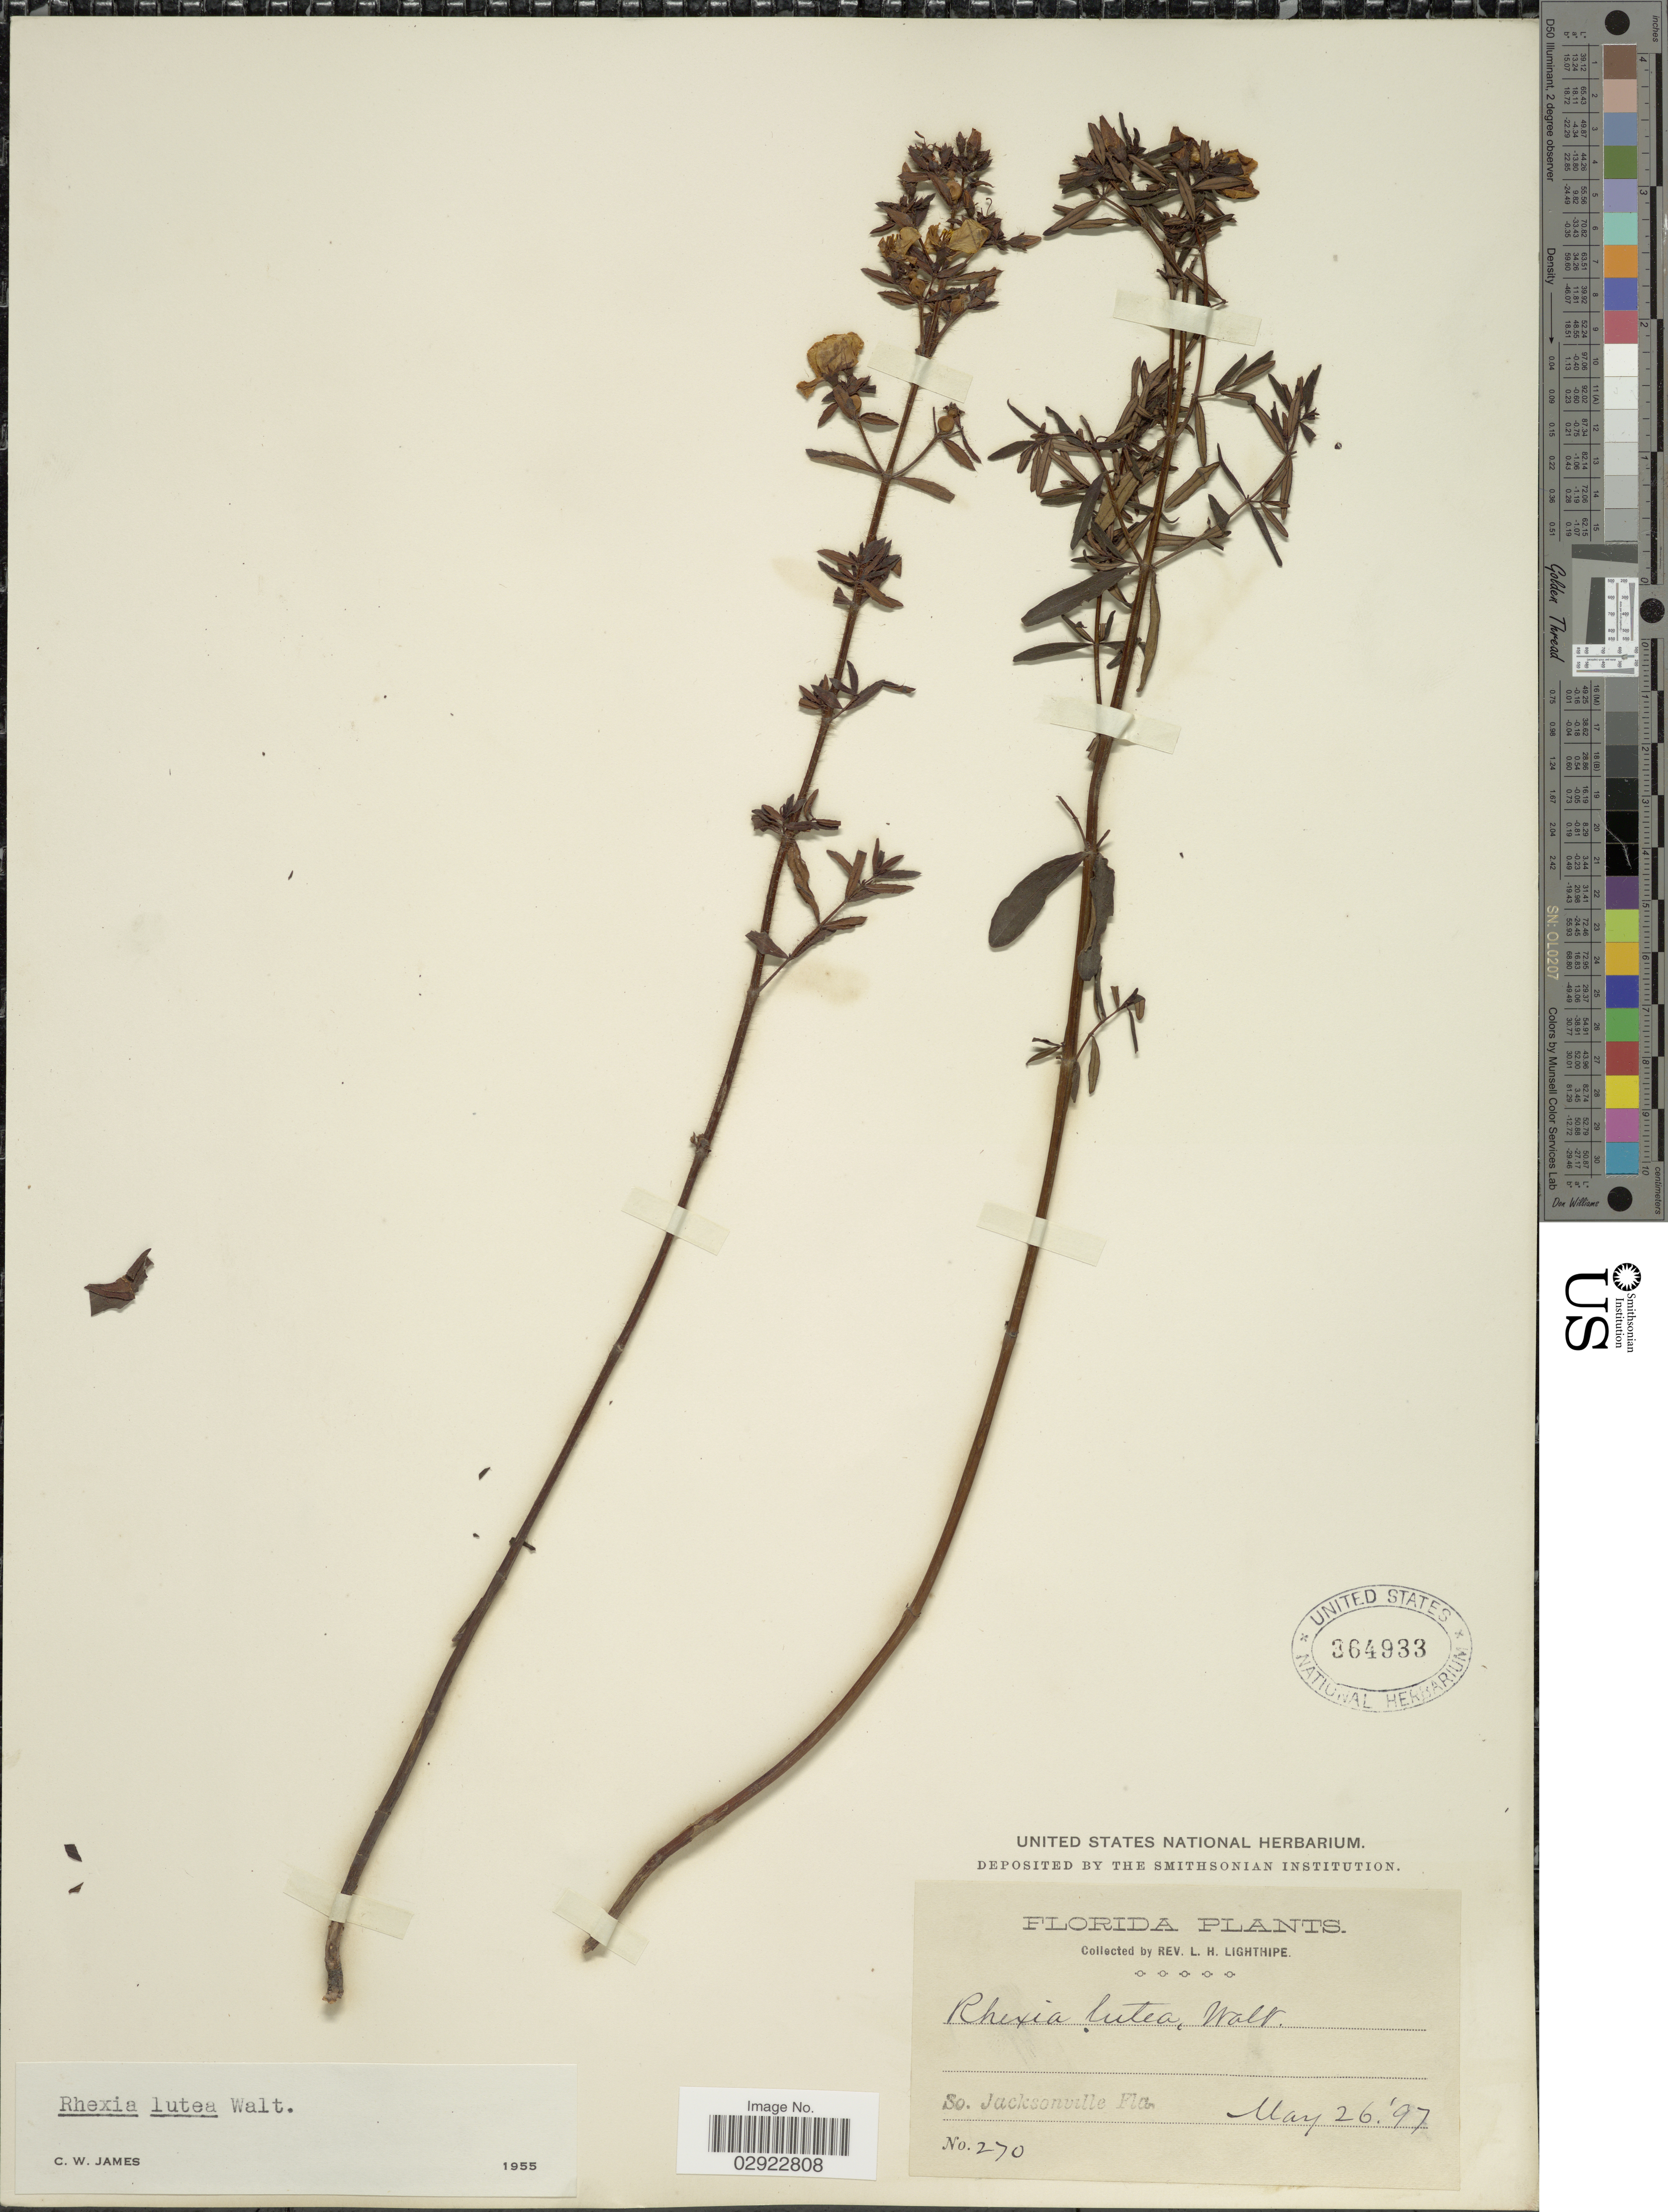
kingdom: Plantae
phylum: Tracheophyta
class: Magnoliopsida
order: Myrtales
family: Melastomataceae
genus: Rhexia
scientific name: Rhexia lutea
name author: Walter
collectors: Rev. L. H. Lighthipe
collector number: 270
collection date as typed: Transcribed d/m/y: 26/5/97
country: United States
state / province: Florida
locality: So. Jacksonville.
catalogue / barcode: US 364933